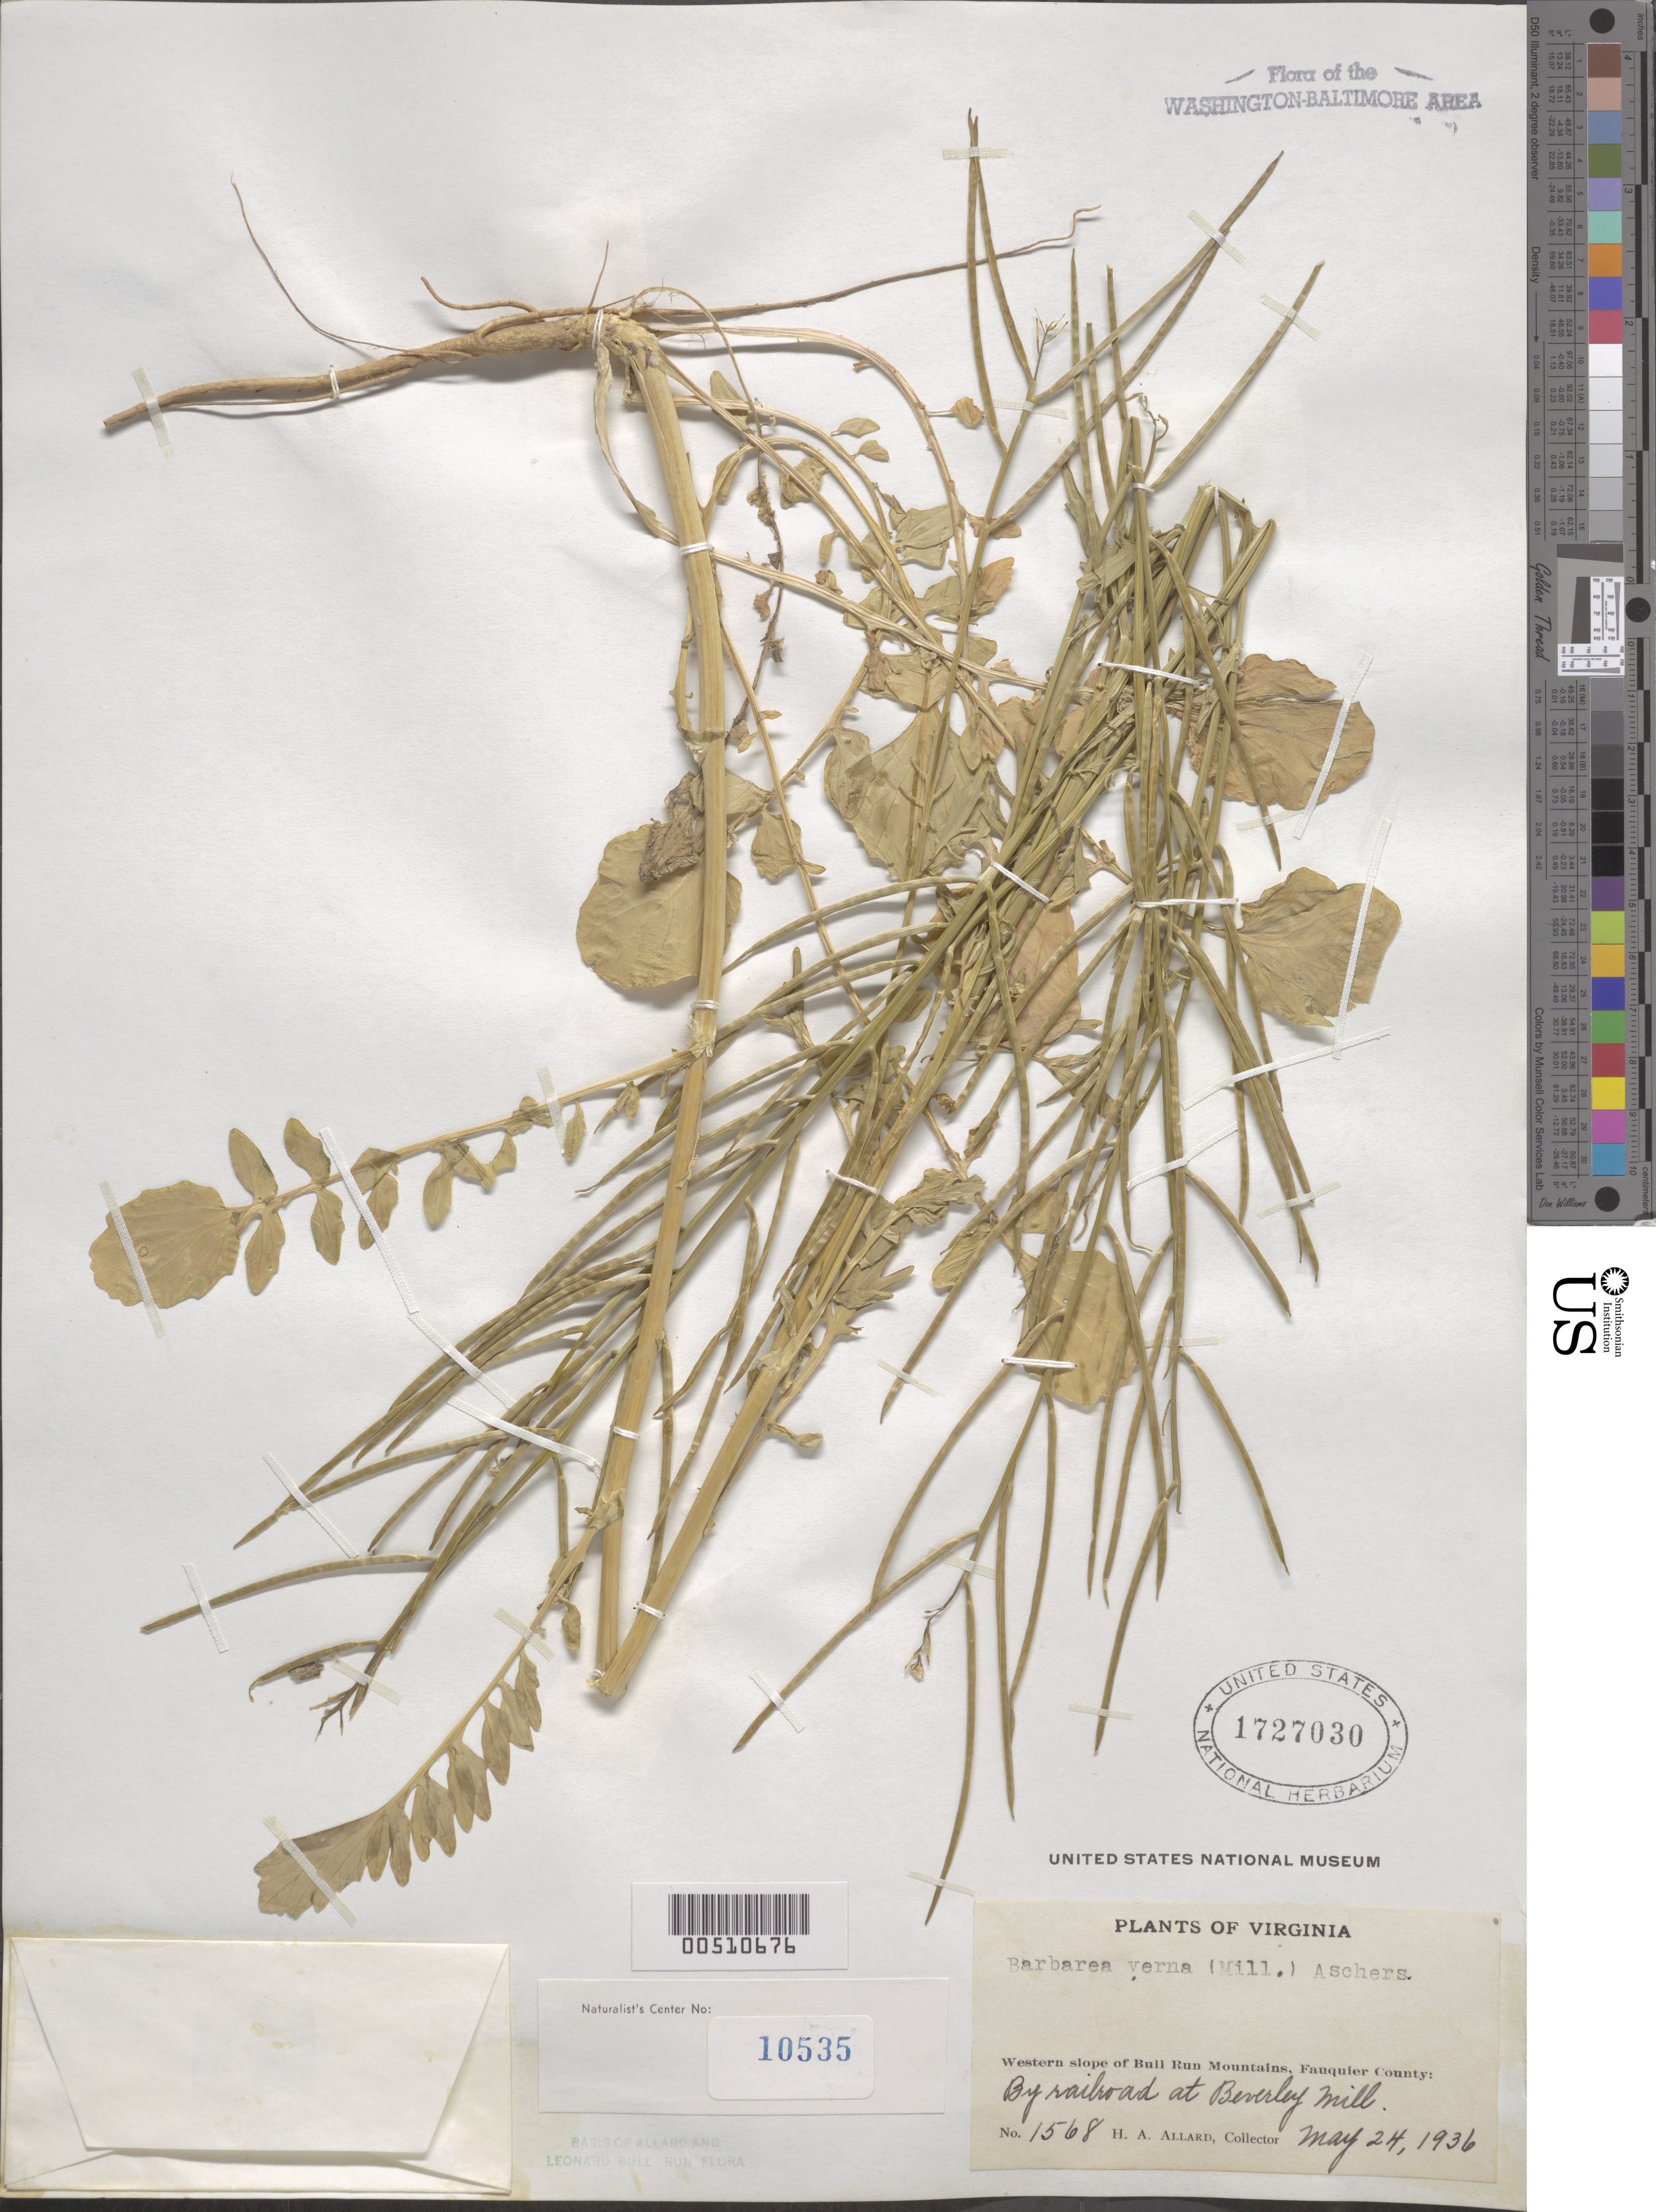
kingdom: Plantae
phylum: Tracheophyta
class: Magnoliopsida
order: Brassicales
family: Brassicaceae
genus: Barbarea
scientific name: Barbarea verna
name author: (Mill.) Asch.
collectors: H. A. Allard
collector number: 1568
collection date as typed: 24 May 1936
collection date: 1936-05-24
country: United States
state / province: Virginia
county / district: Fauquier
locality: Beverley Mill, W slope of Bull Run Mts. Bull Run Mts.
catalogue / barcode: US 1727030